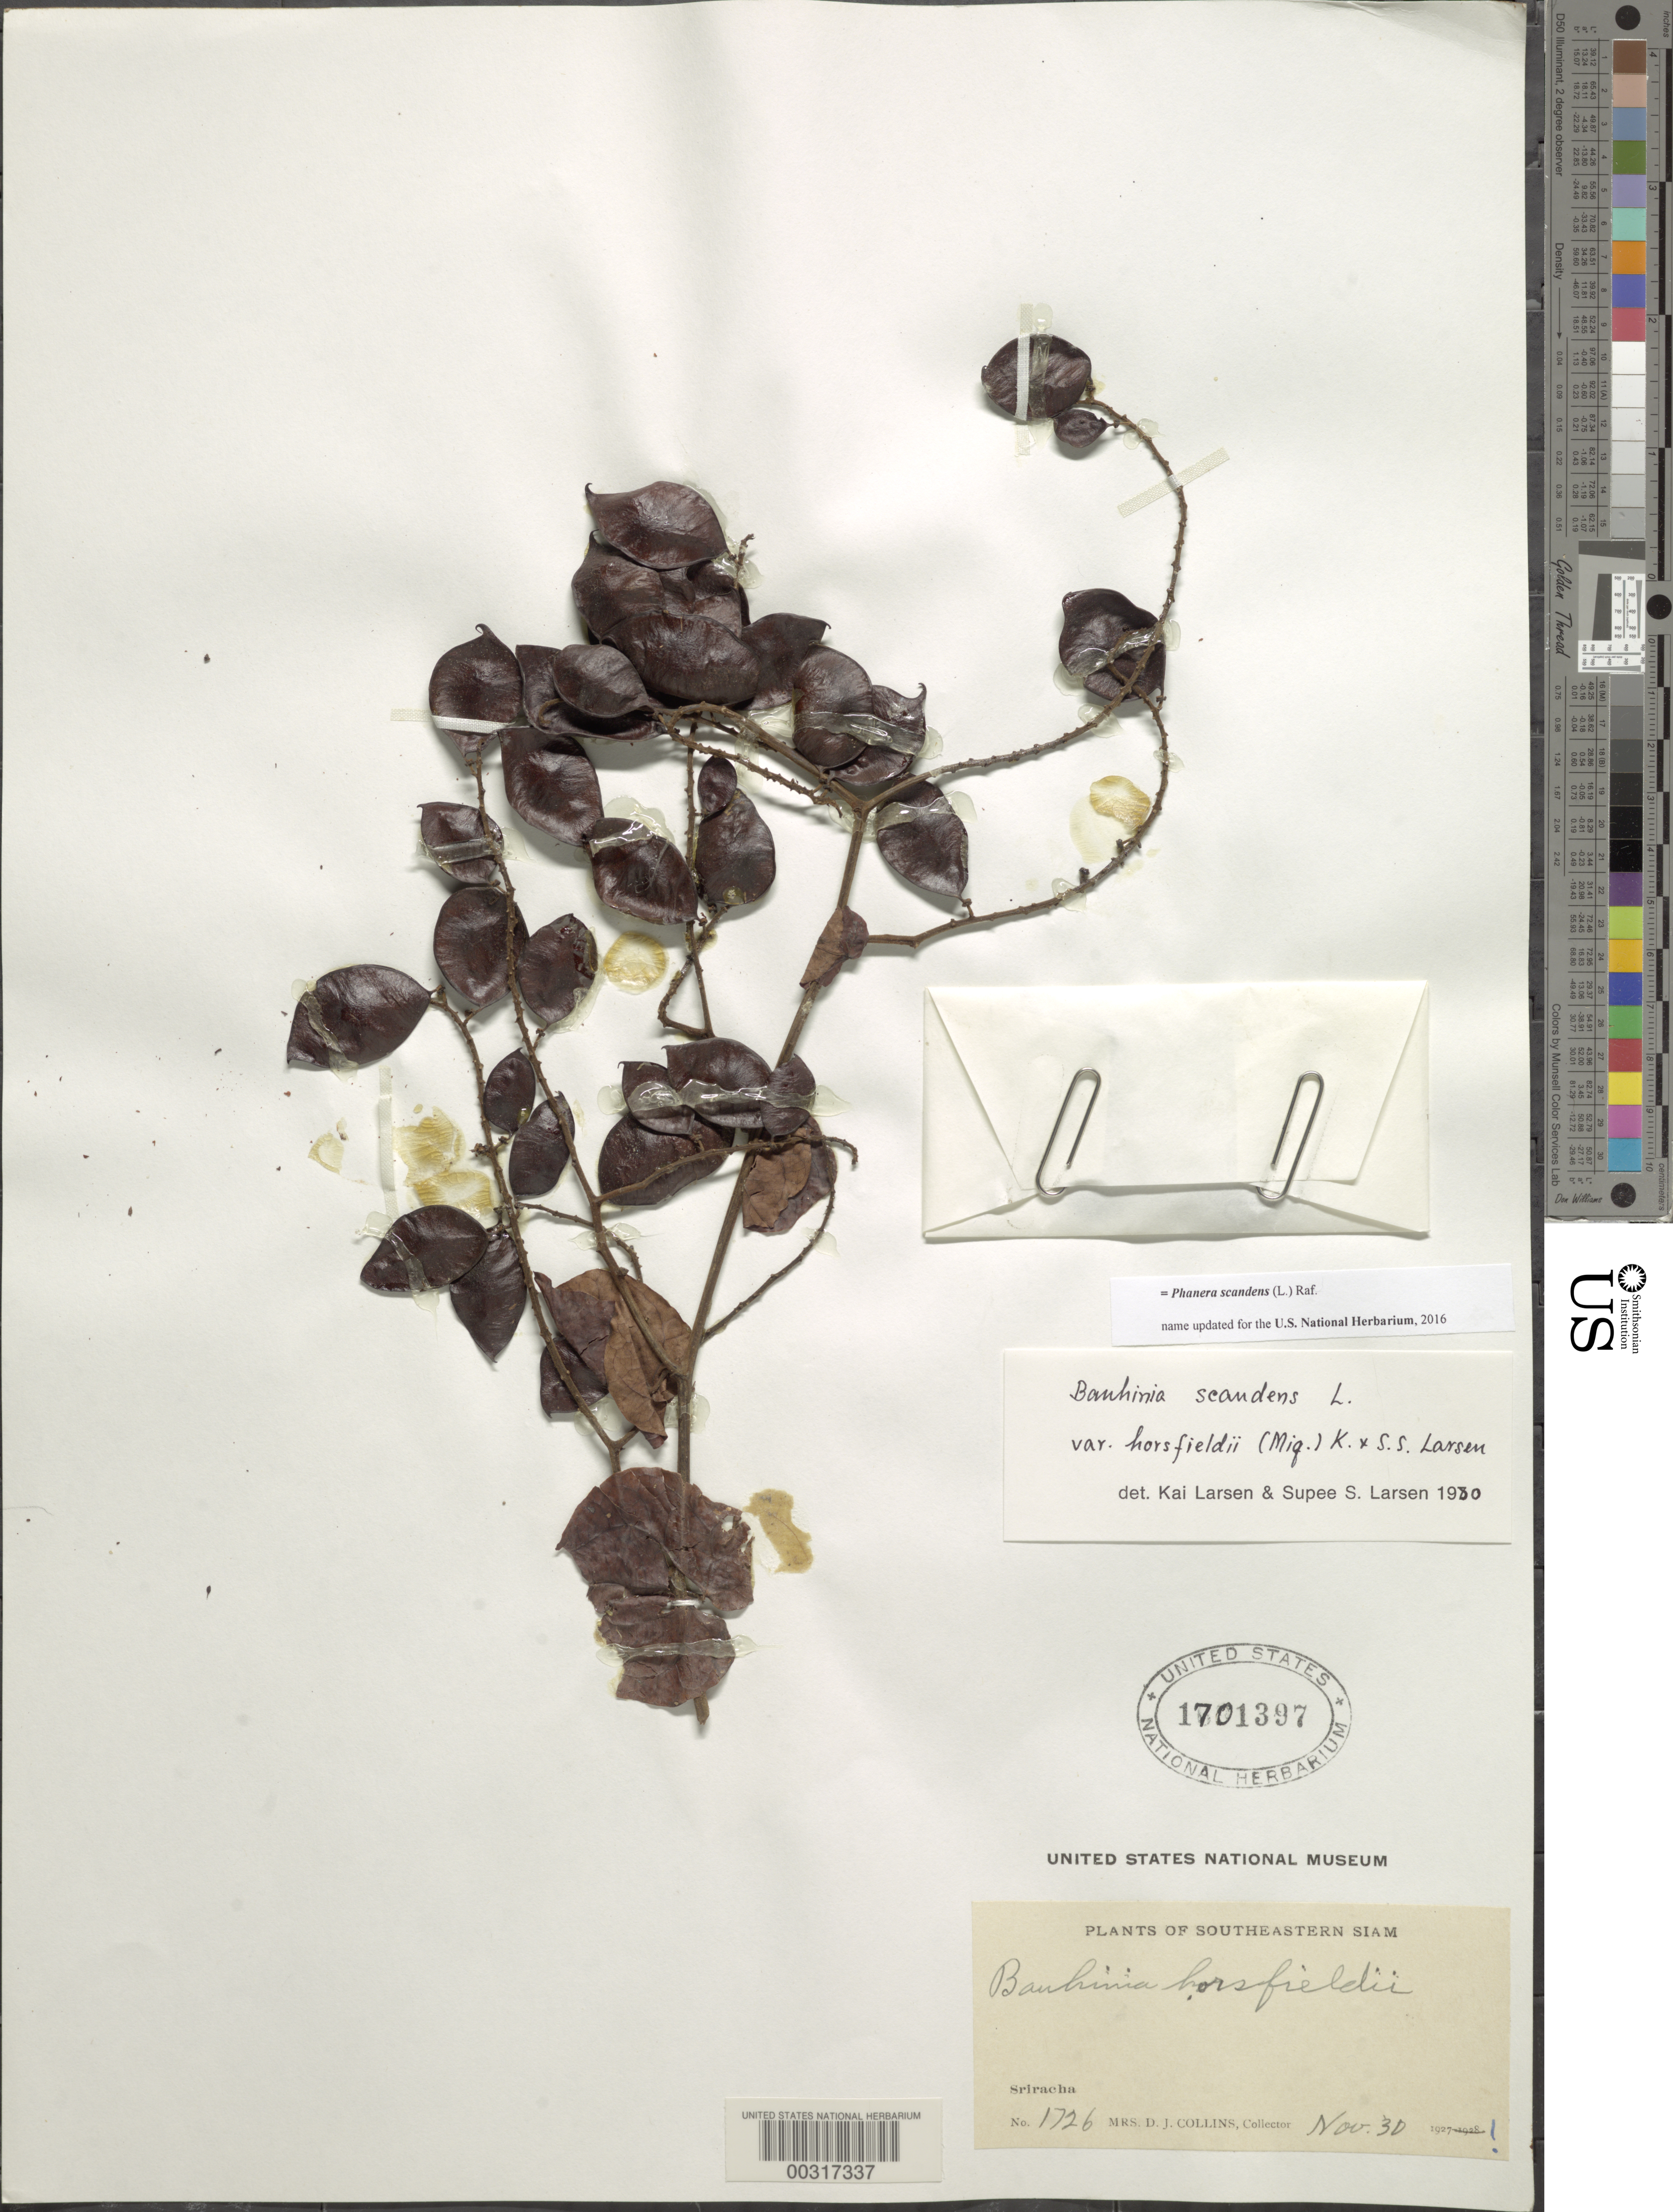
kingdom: Plantae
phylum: Tracheophyta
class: Magnoliopsida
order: Fabales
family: Fabaceae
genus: Phanera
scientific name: Phanera scandens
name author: (Roxb.) Teijsm. & Binn.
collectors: Mrs. D. J. Collins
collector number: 1726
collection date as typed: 30 Nov 1927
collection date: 1927-11-30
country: Thailand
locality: Sriracha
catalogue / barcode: US 1701397